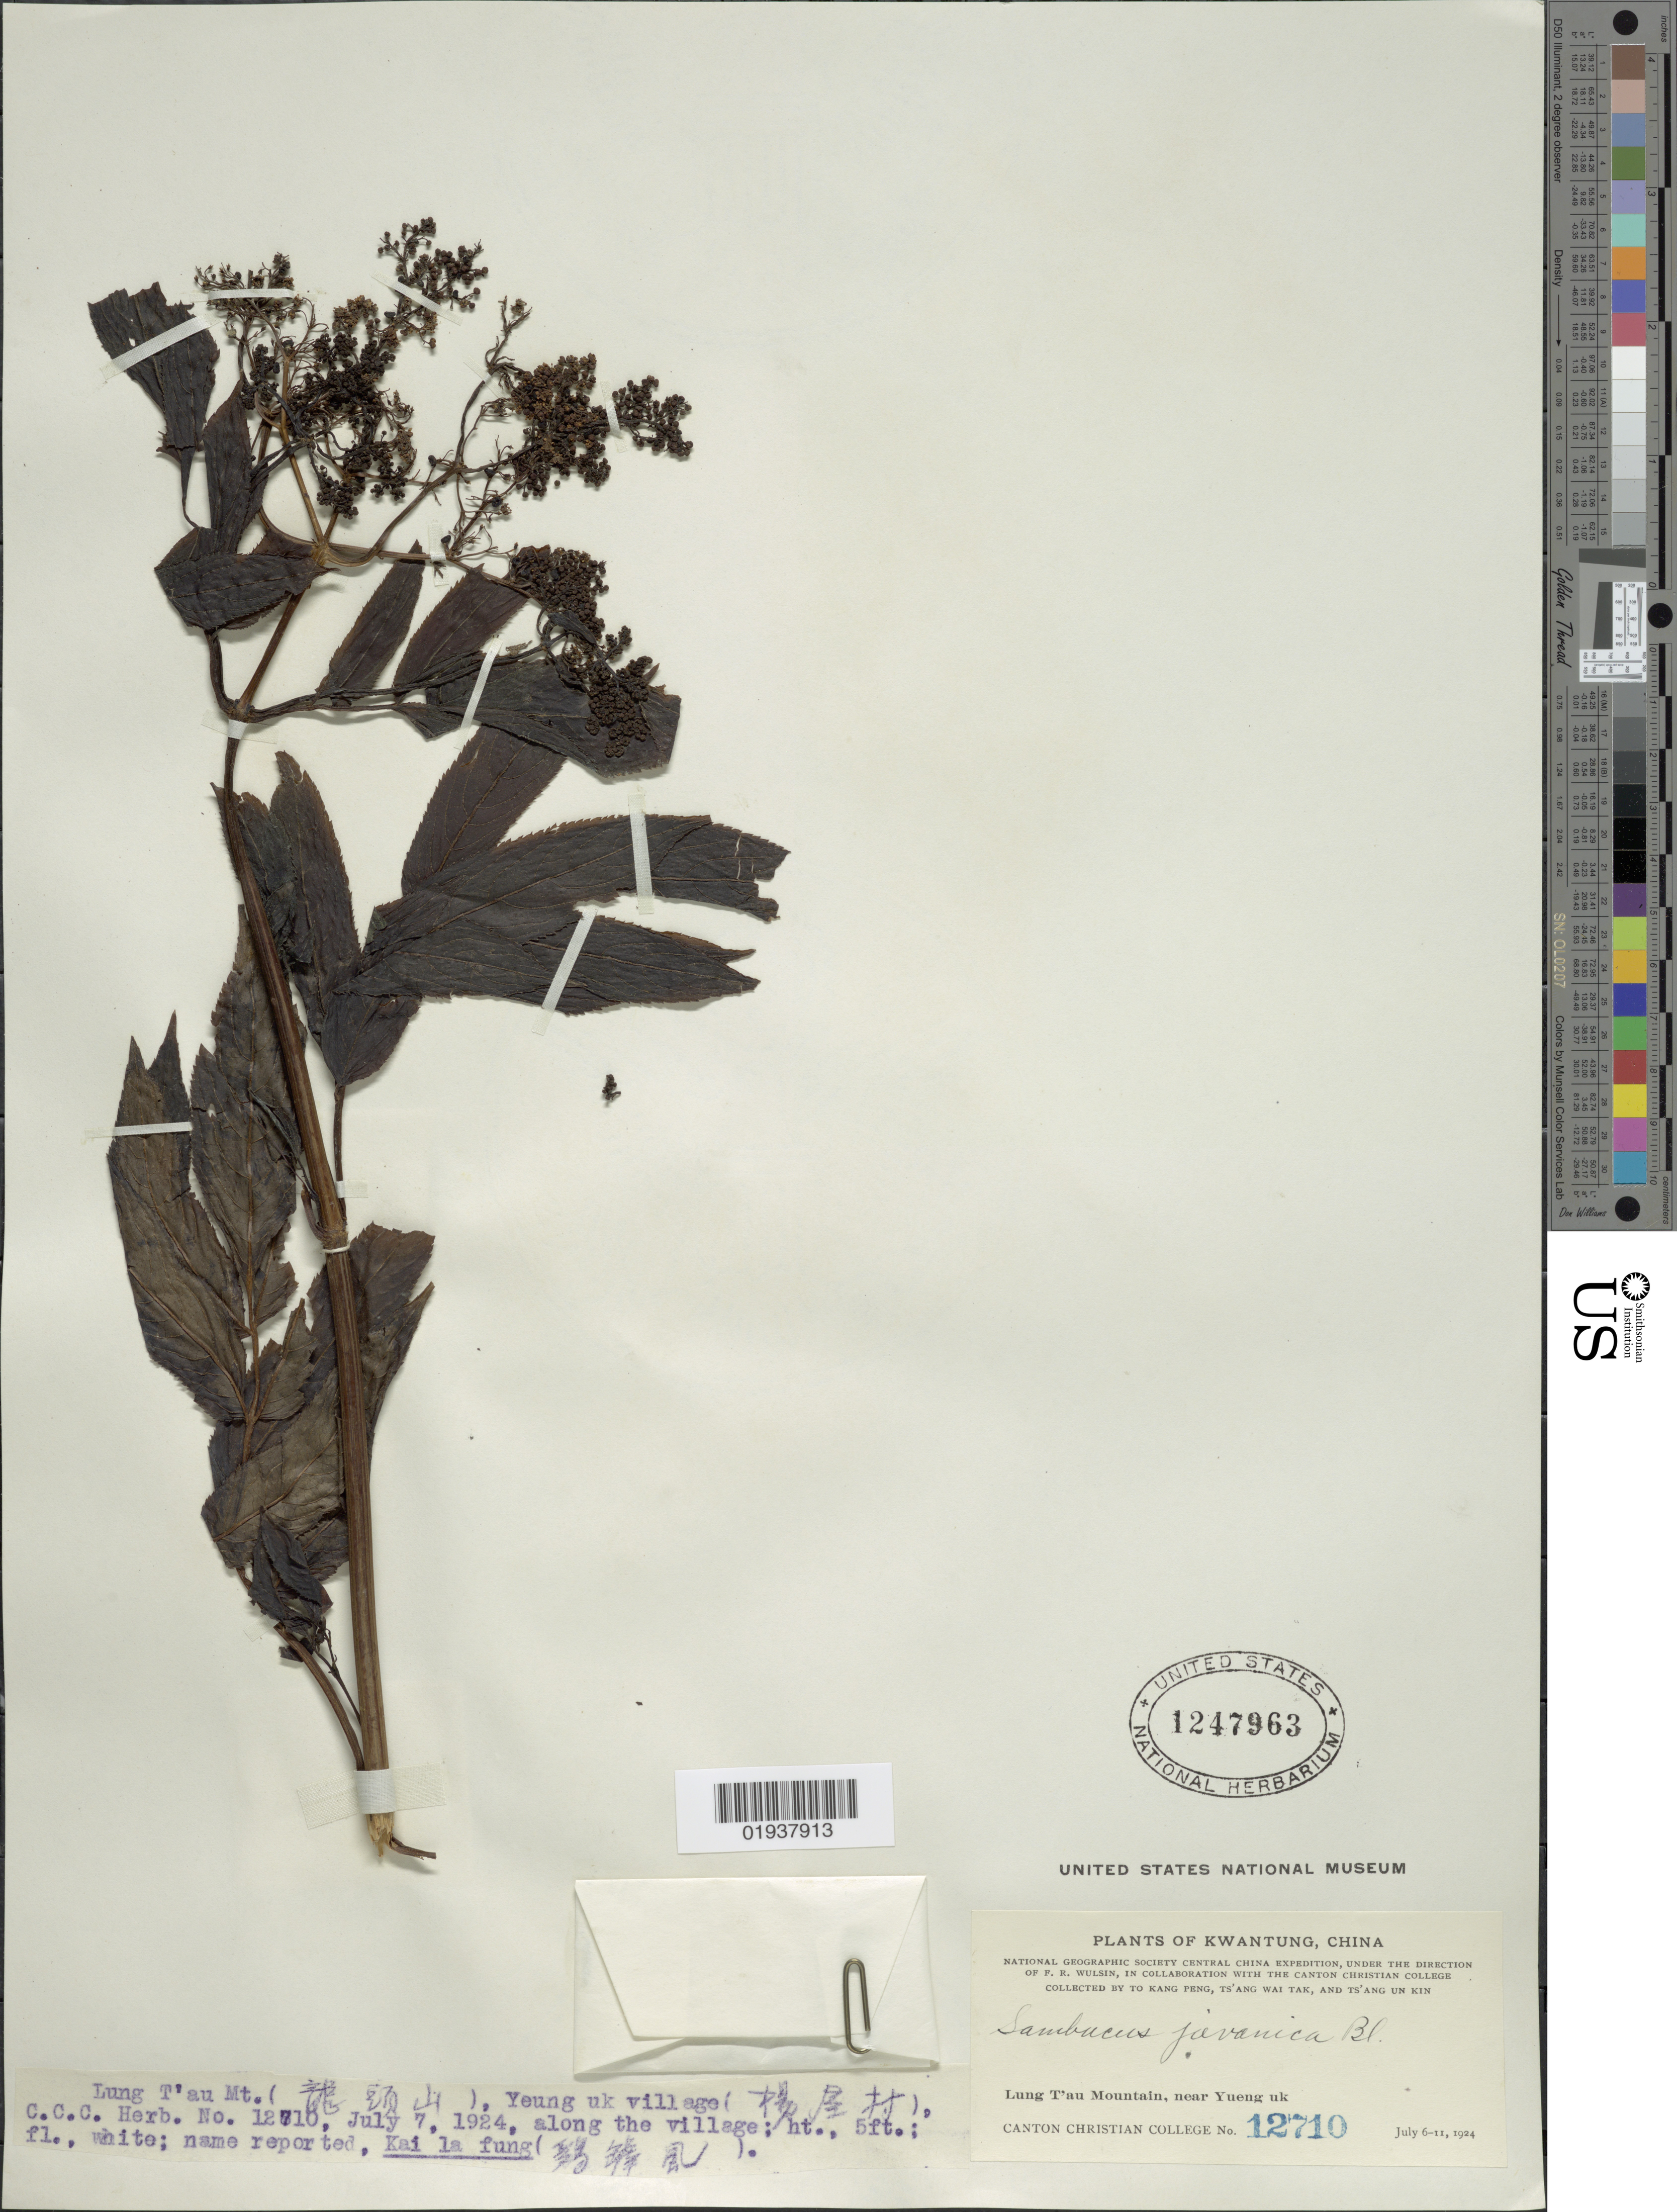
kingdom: Plantae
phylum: Tracheophyta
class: Magnoliopsida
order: Dipsacales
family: Viburnaceae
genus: Sambucus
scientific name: Sambucus javanica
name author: Blume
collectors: Canton Christian College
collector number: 12710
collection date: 1924-07-07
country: China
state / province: Guangdong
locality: Lung T'au Mt. (X), Yeung uk village (X), Kwantung, along the village.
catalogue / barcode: US 1247963